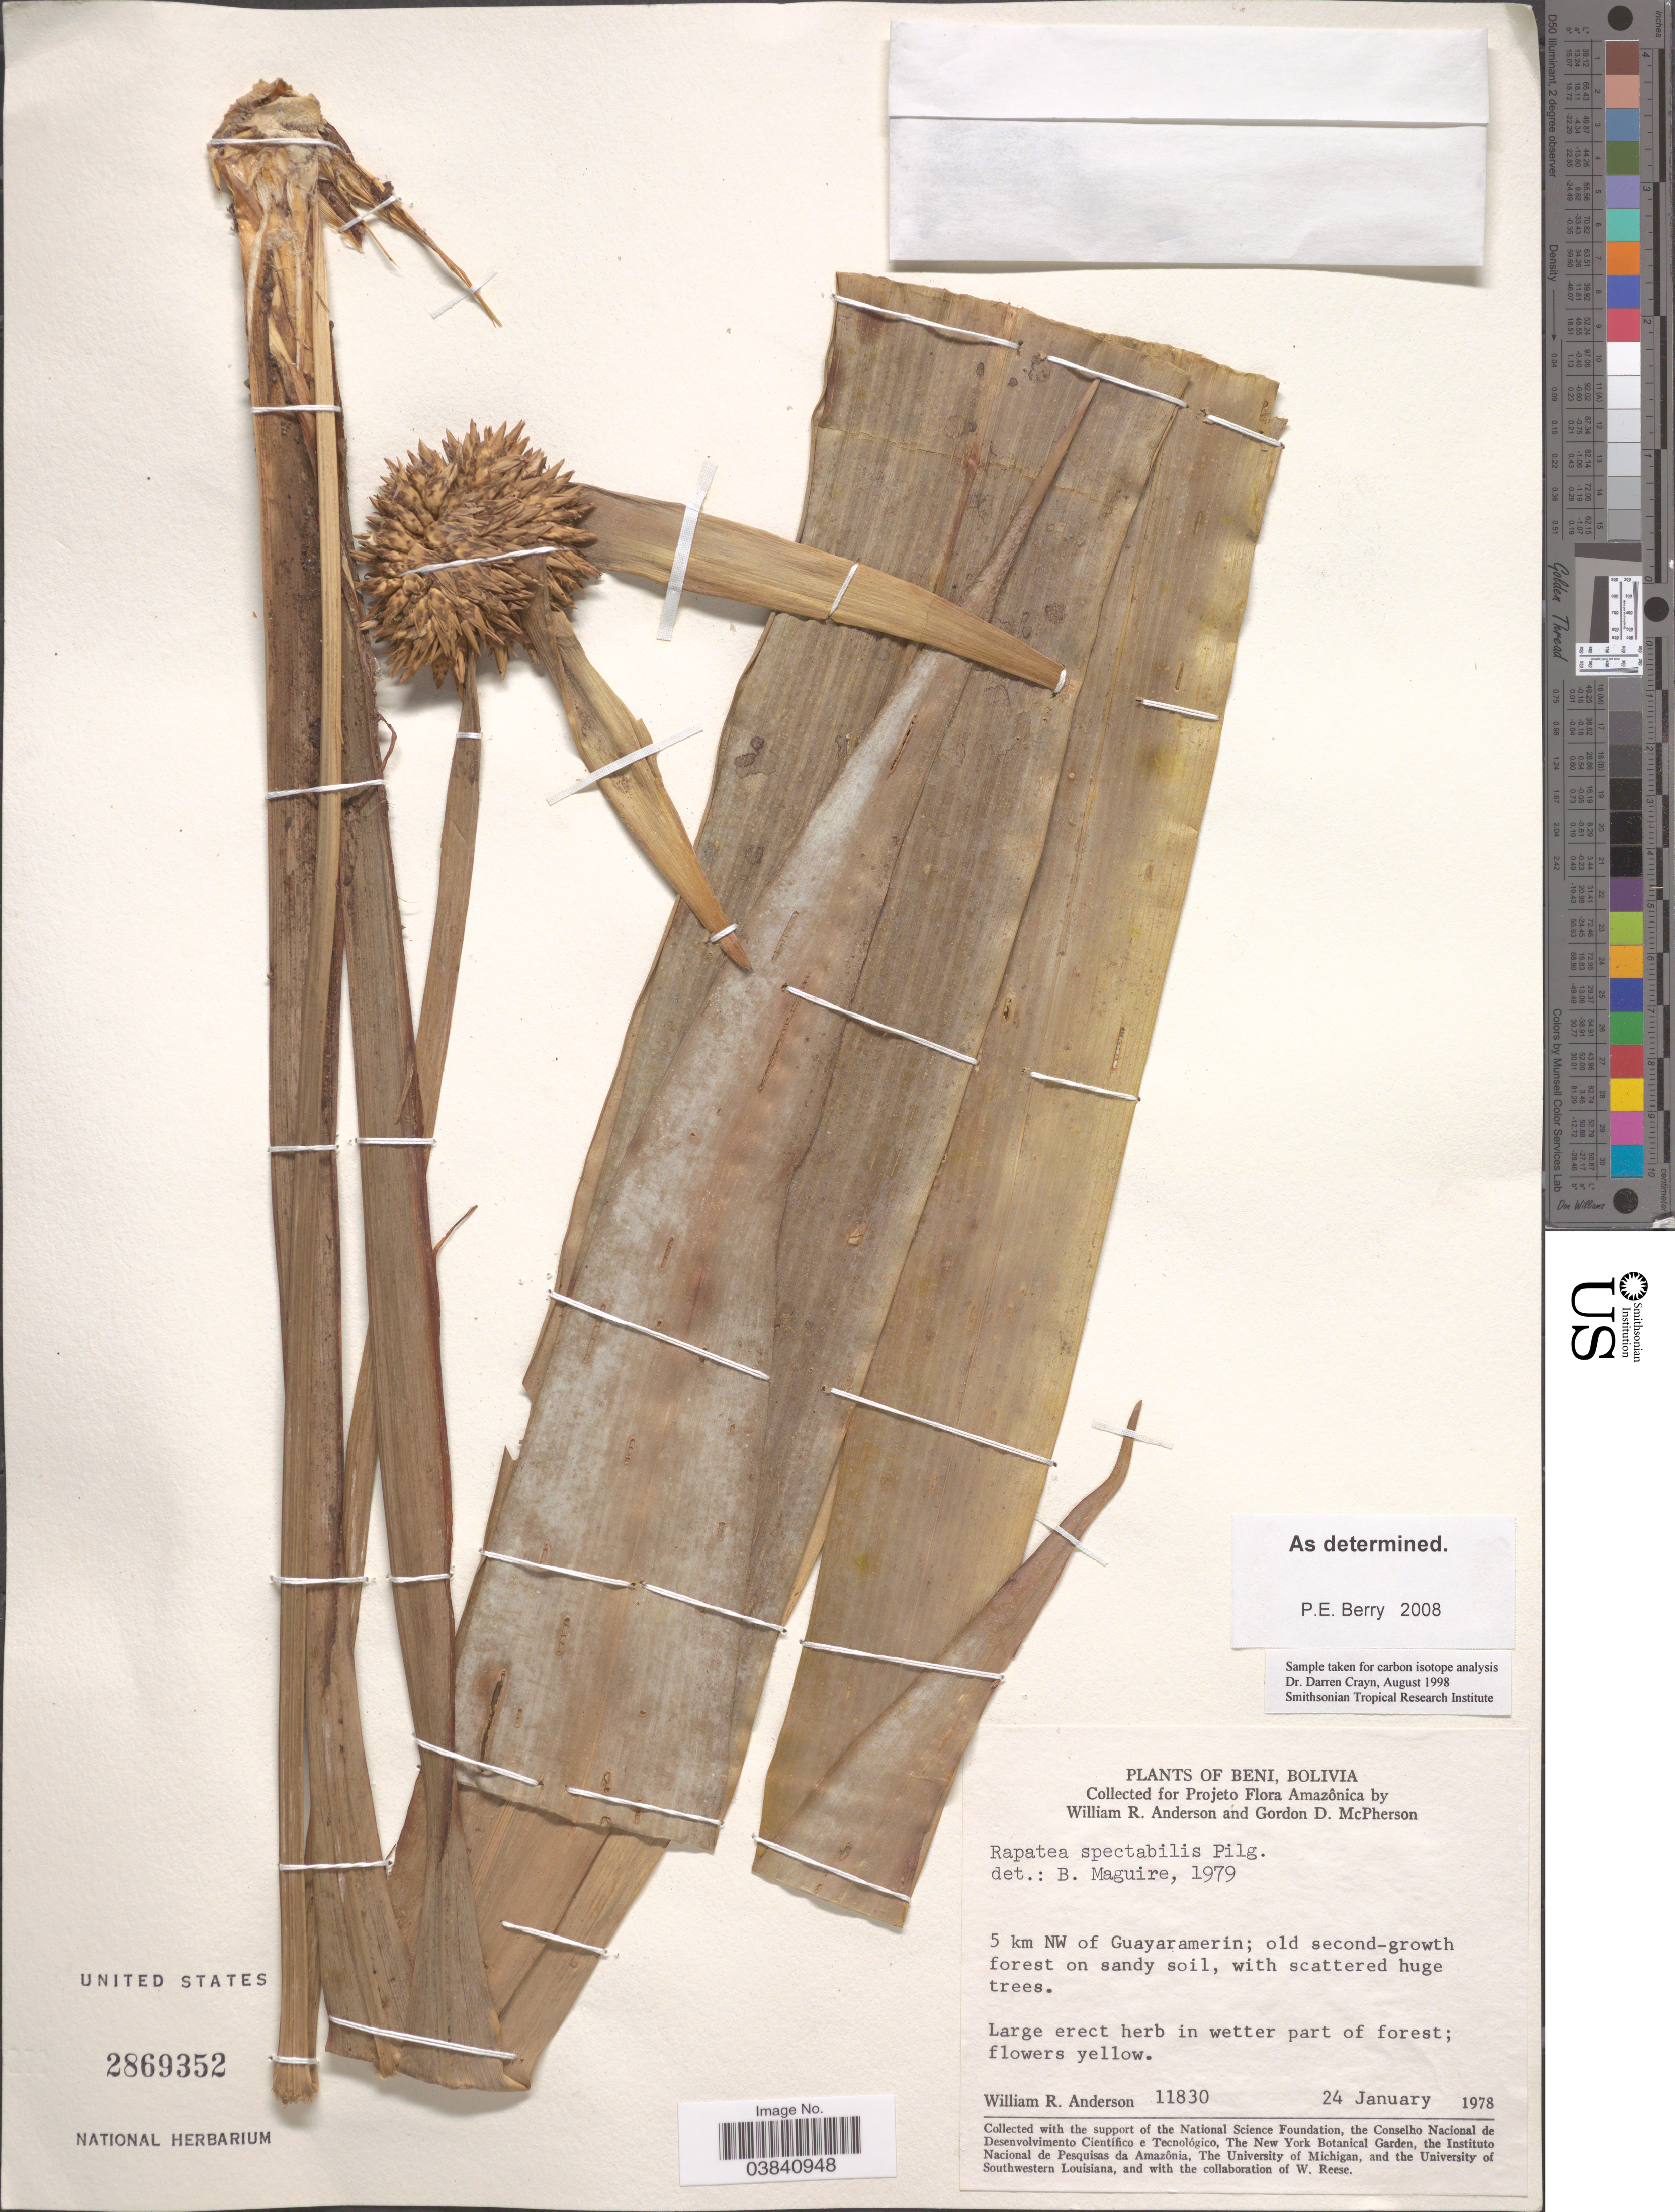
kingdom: Plantae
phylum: Tracheophyta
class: Liliopsida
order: Poales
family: Rapateaceae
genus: Rapatea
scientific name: Rapatea spectabilis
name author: Pilg.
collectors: W. R. Anderson & G. D. McPherson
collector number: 11830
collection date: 1978-01-24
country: Bolivia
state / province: Beni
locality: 5 km NW of Guayaramerin.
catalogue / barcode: US 2869352